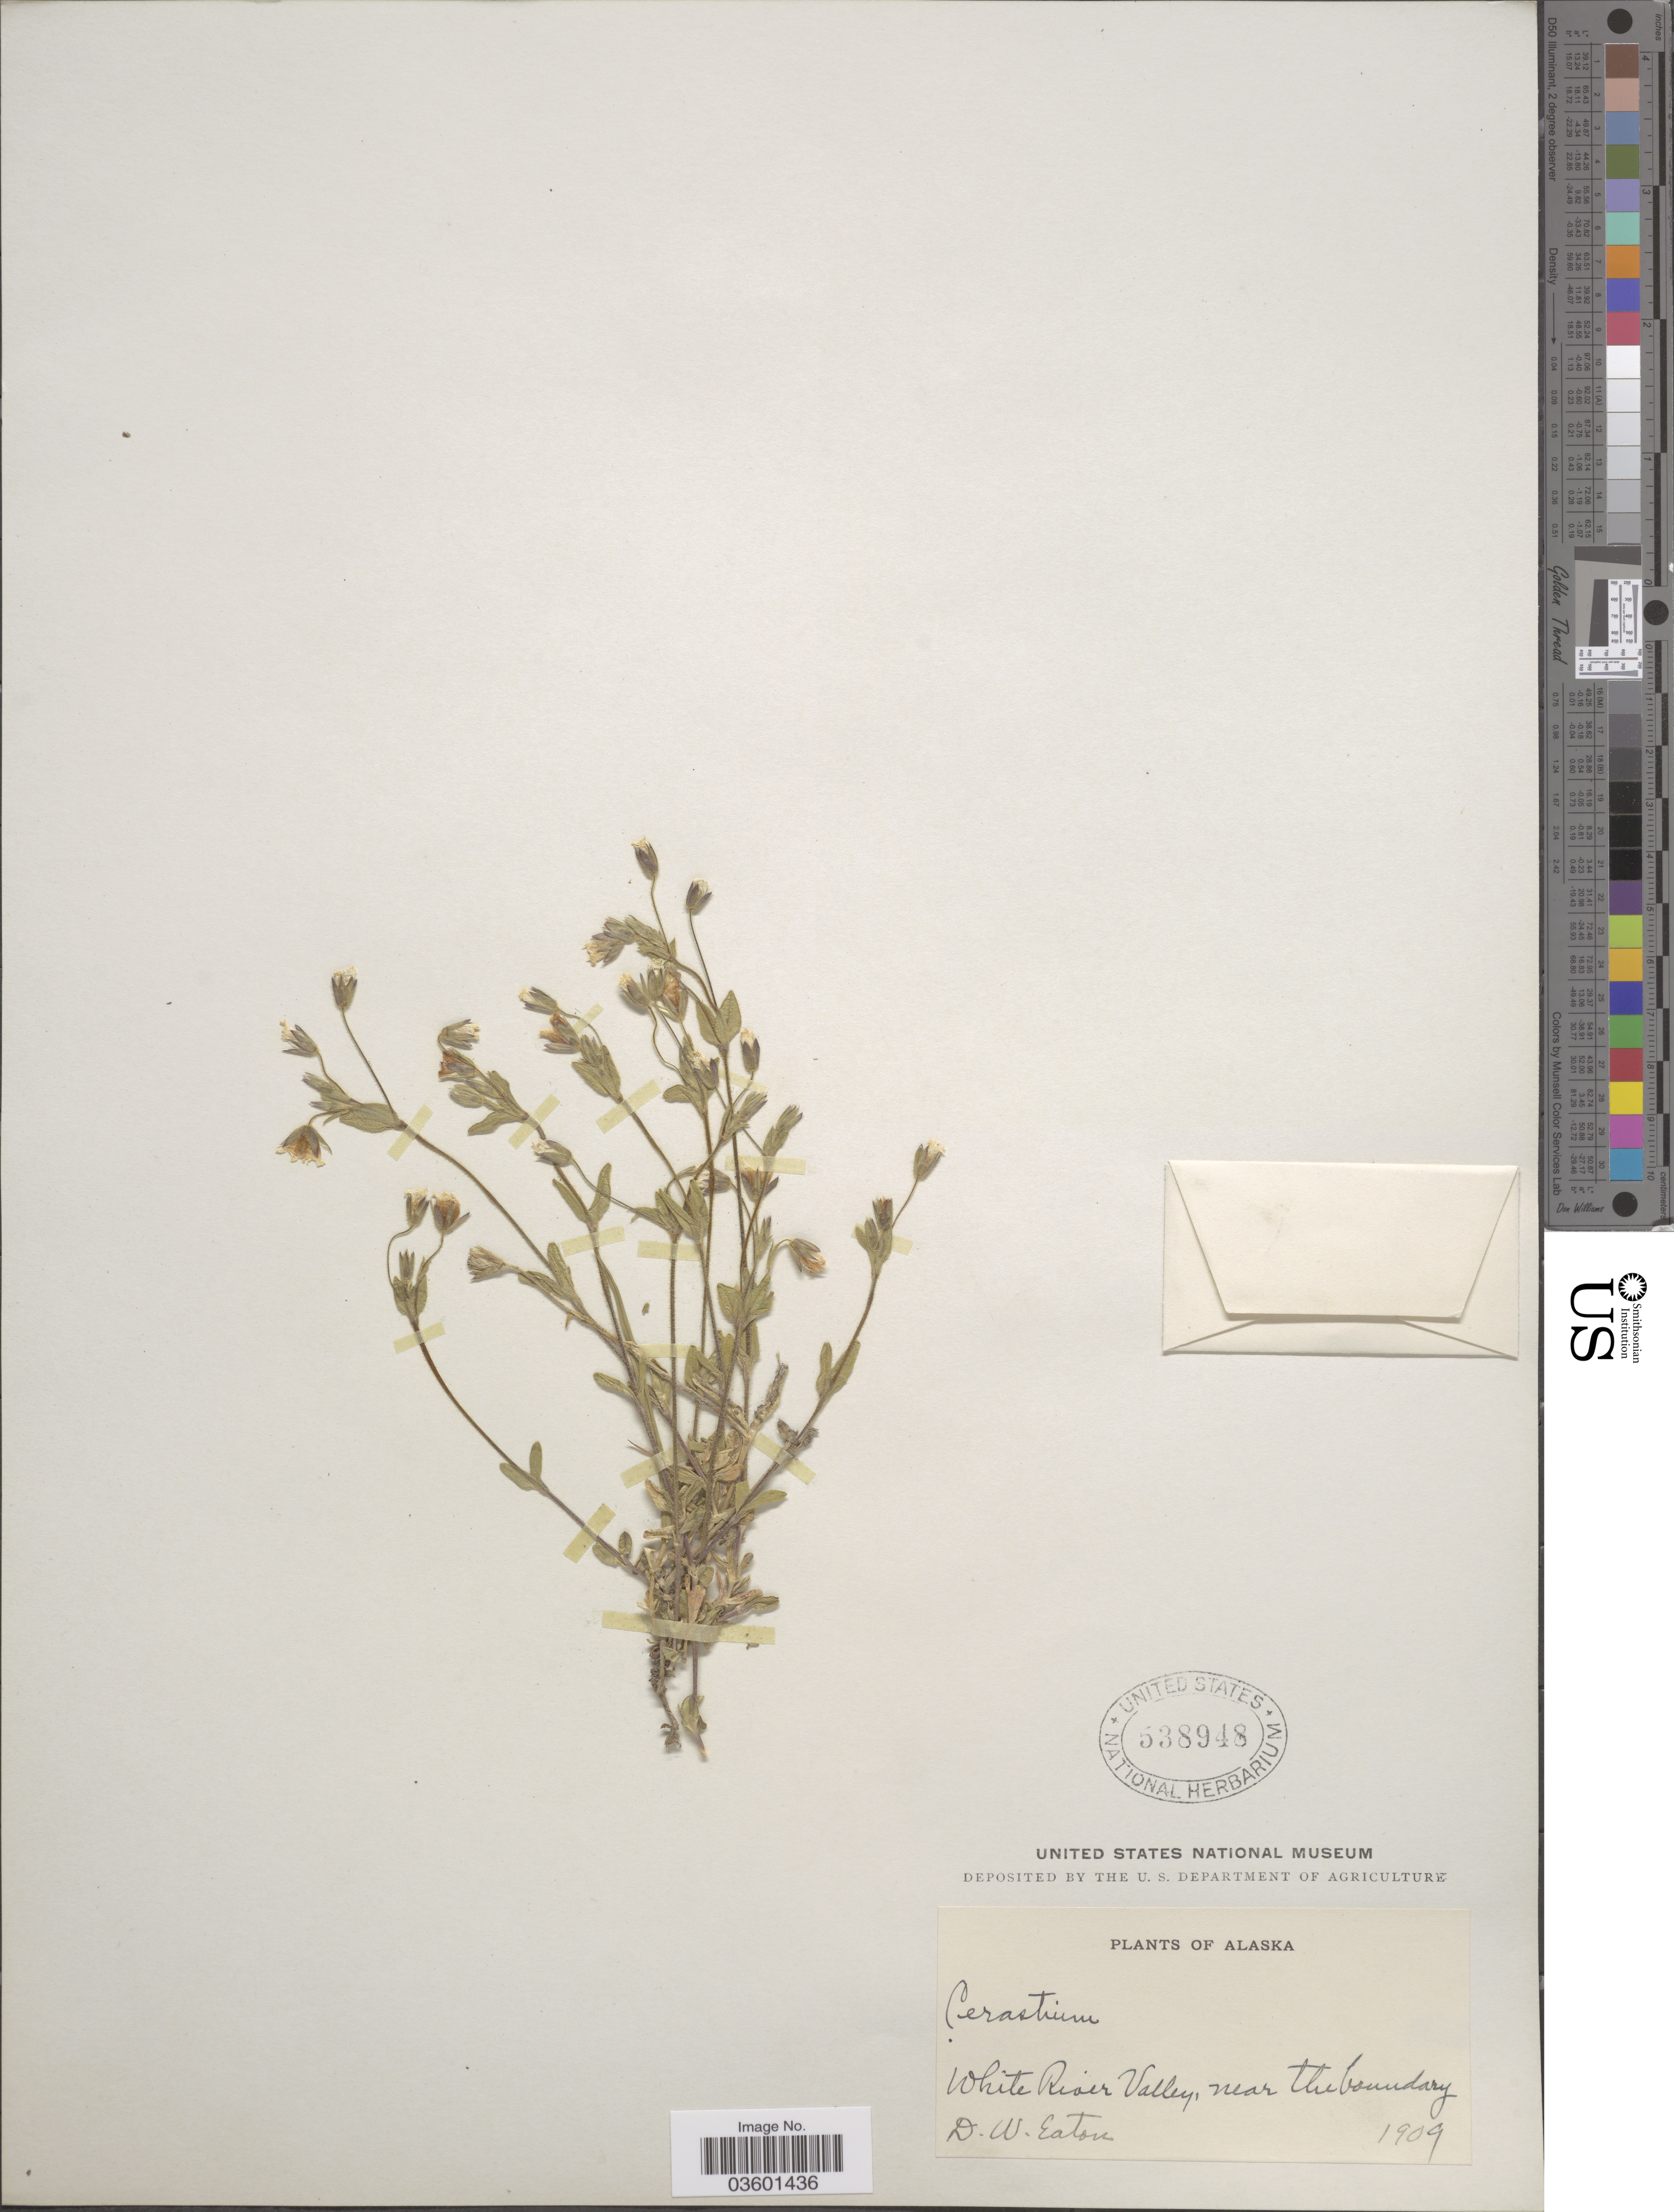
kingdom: Plantae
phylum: Tracheophyta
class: Magnoliopsida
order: Caryophyllales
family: Caryophyllaceae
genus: Cerastium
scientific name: Cerastium beeringianum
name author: Cham. & Schltdl.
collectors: D. Eaton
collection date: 1909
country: United States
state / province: Alaska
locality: White River Valley, near the boundary.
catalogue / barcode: US 538948